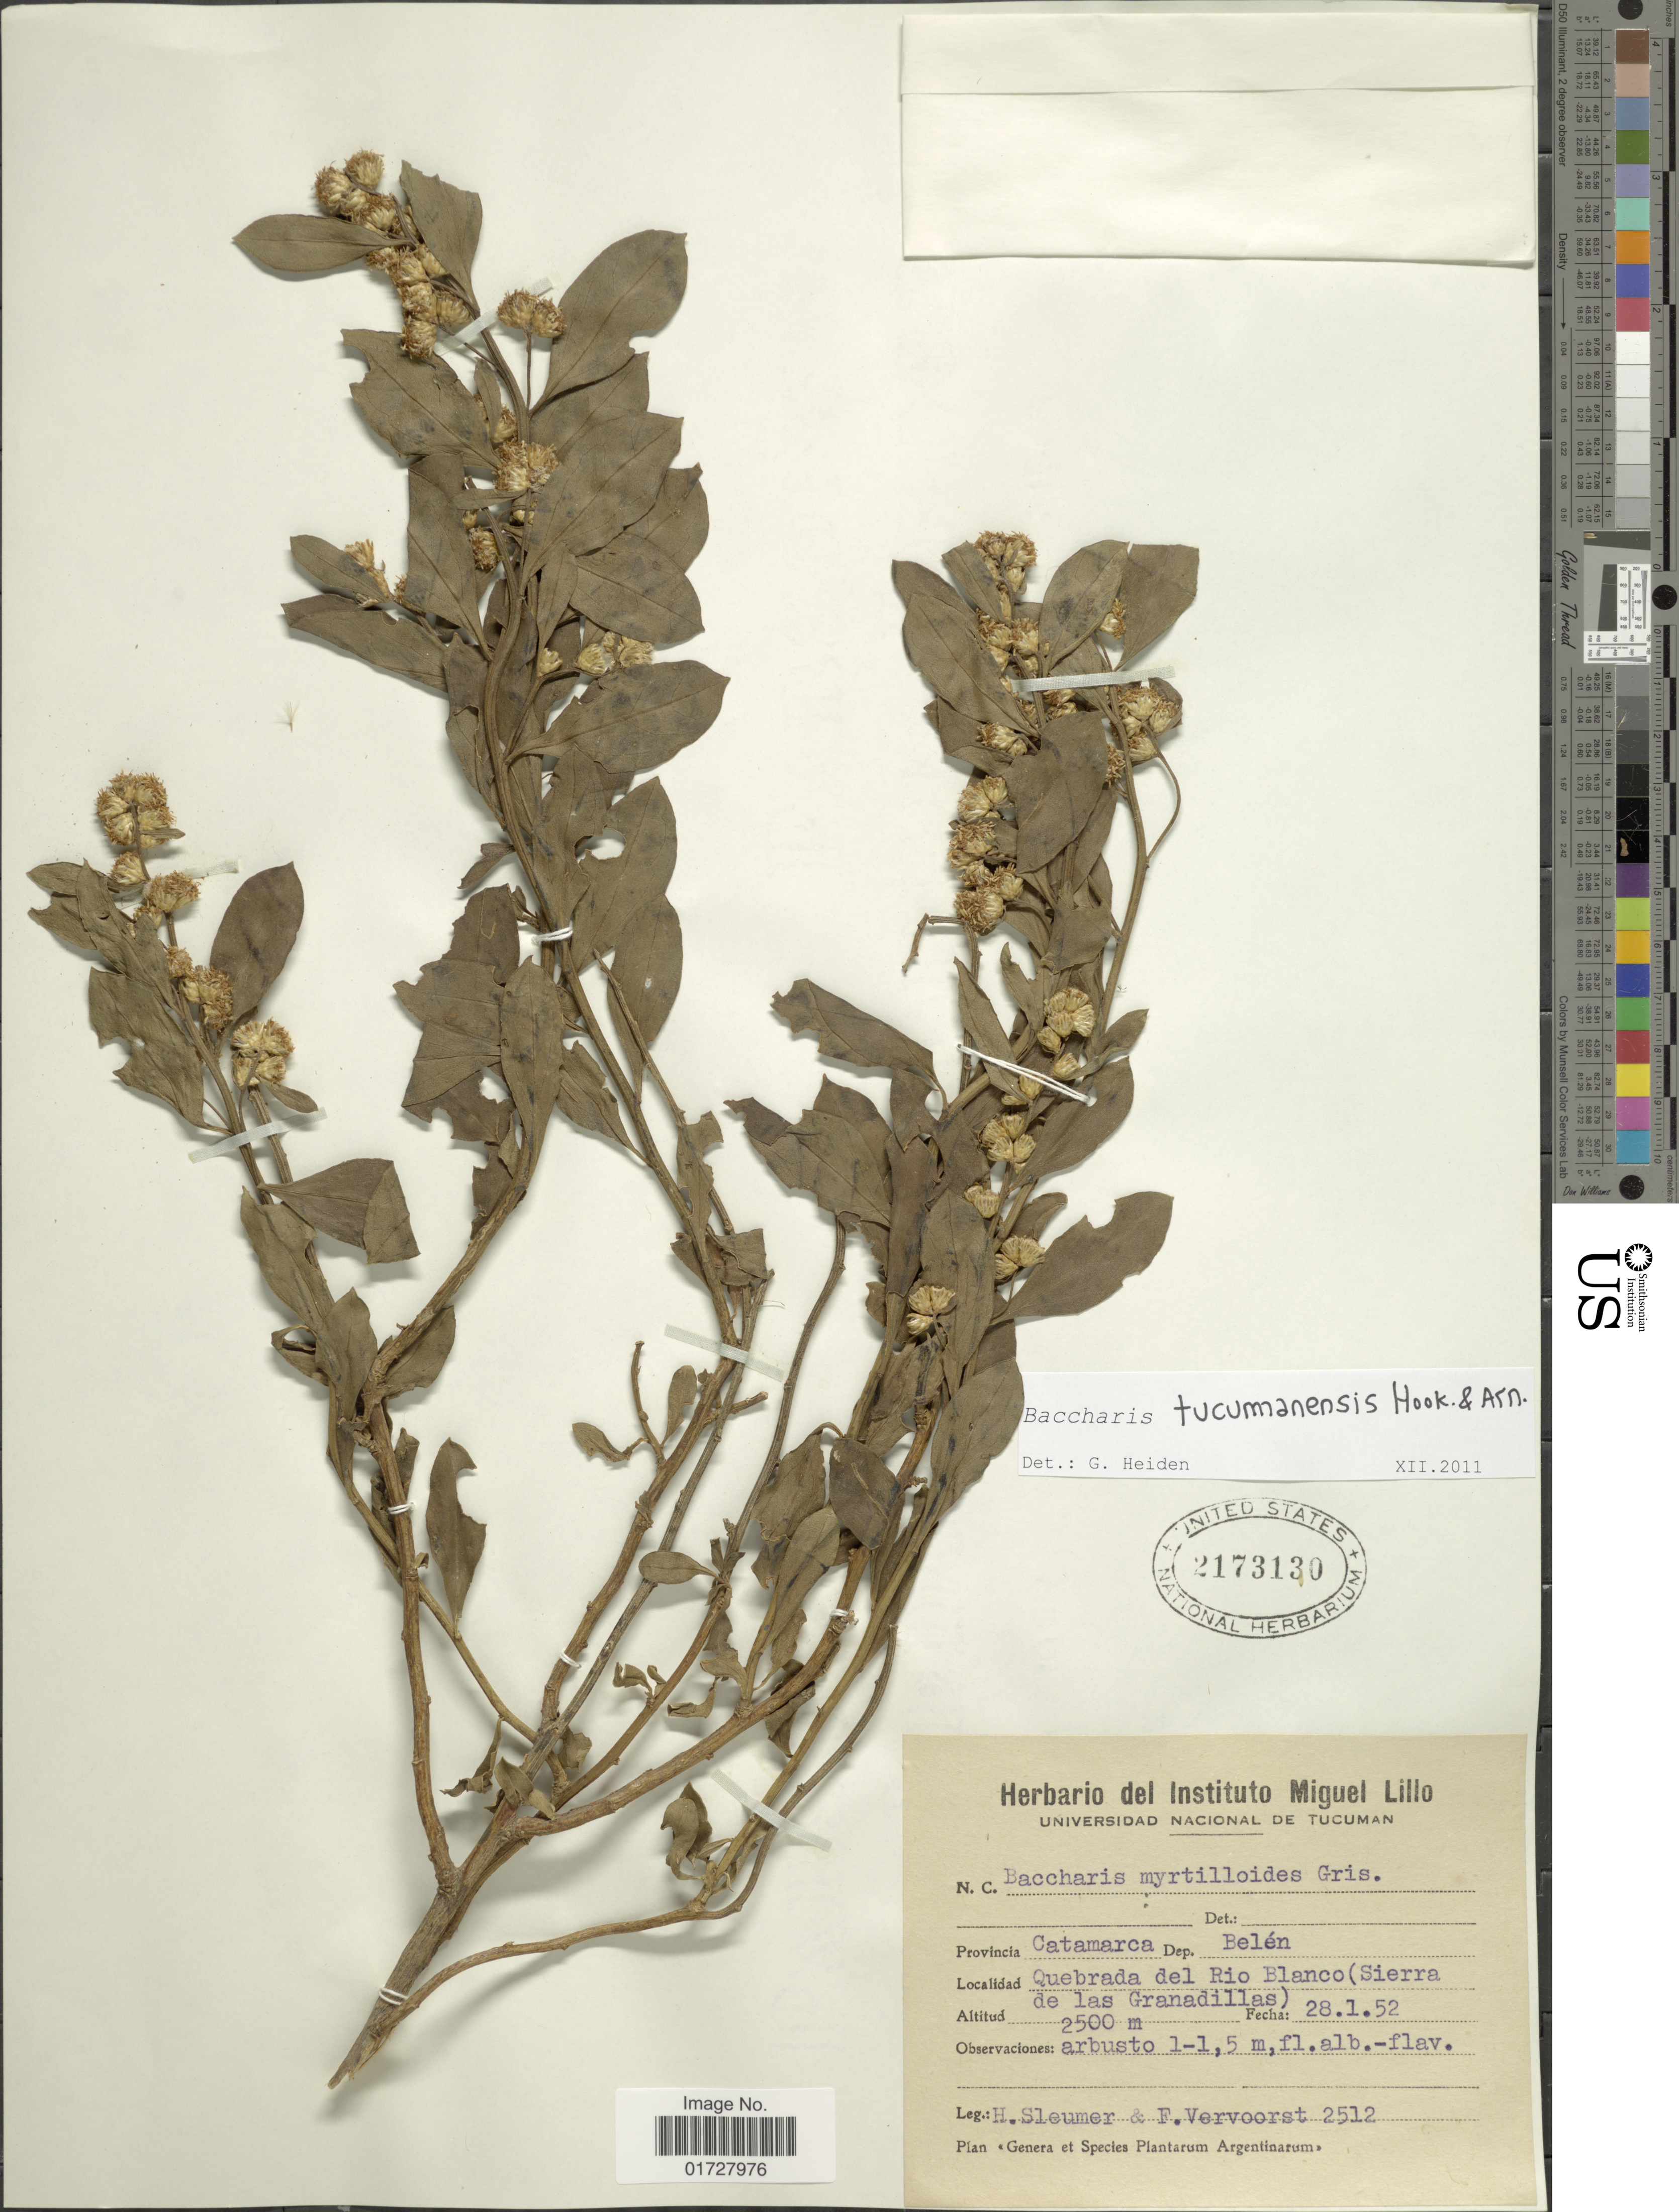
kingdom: Plantae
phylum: Tracheophyta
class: Magnoliopsida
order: Asterales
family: Asteraceae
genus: Baccharis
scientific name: Baccharis tucumanensis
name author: Hook. & Arn.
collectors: H. O. Sleumer & F. Vervoorst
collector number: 2512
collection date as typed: Transcribed d/m/y: 28/1/52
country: Argentina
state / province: Catamarca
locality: Dep. Belen, Quebrada del Rio Blanco (Sierrade las Granadillas)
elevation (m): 2500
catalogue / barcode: US 2173130